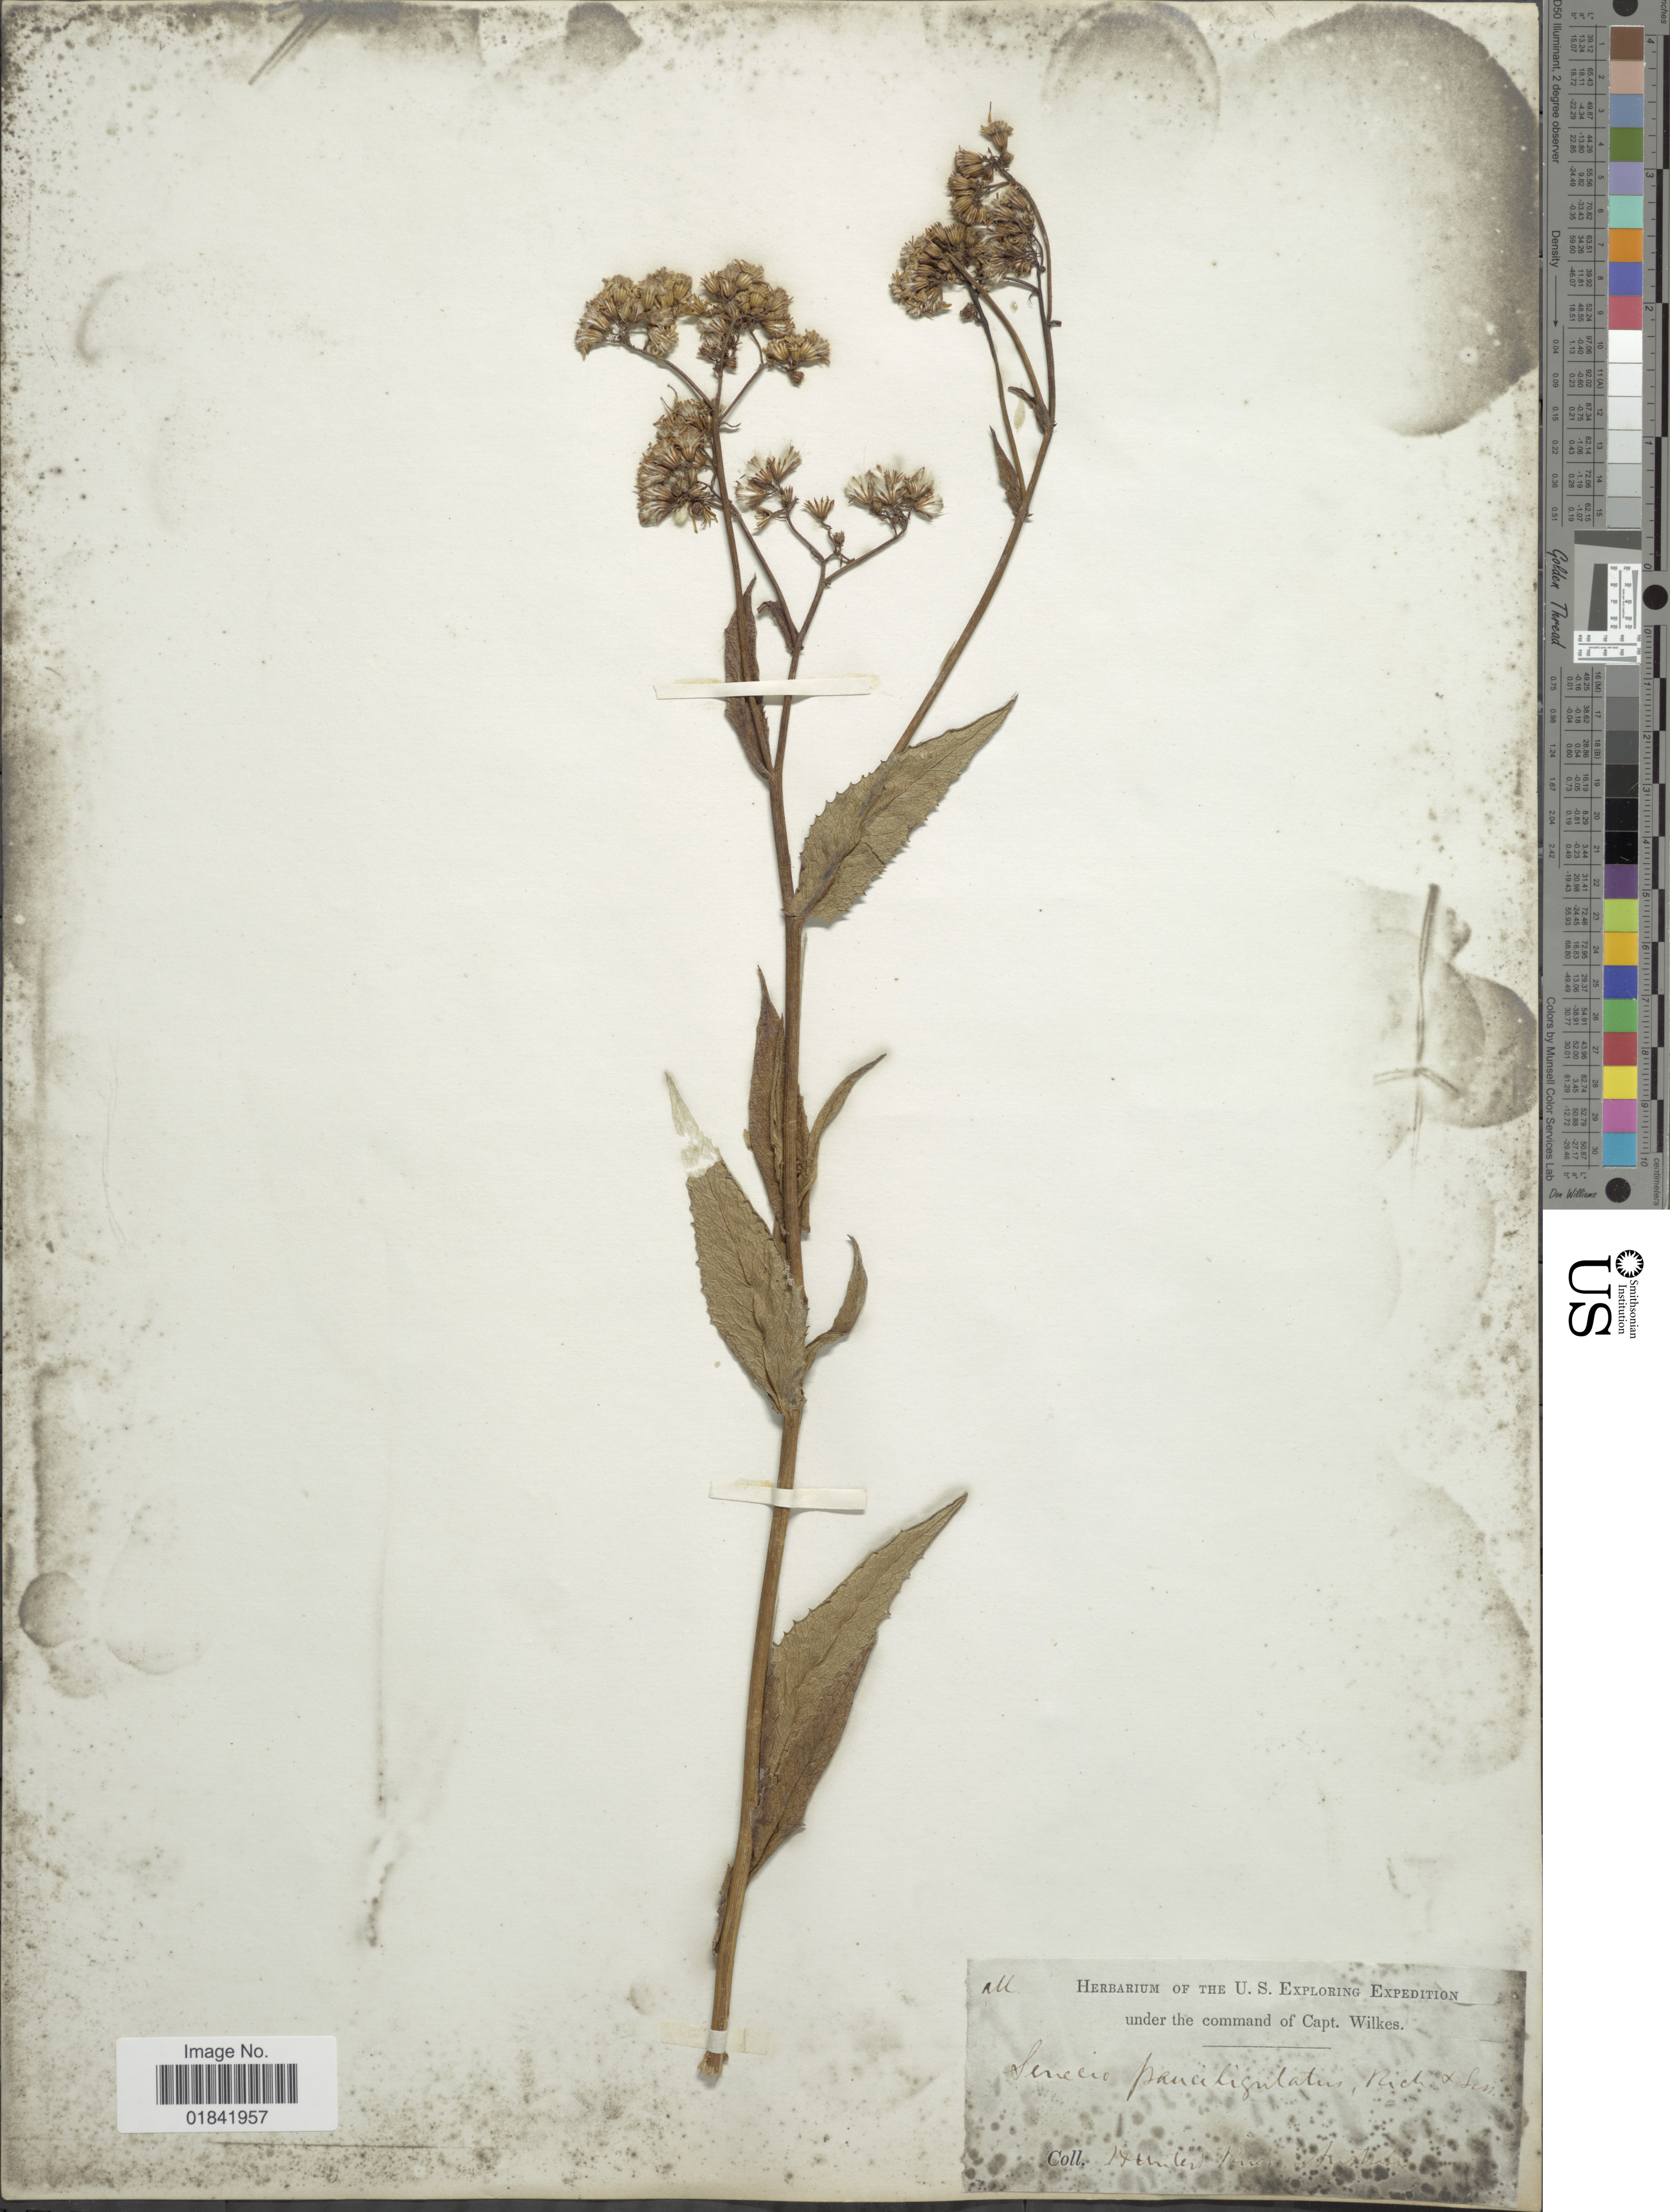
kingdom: Plantae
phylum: Tracheophyta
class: Magnoliopsida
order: Asterales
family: Asteraceae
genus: Senecio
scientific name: Senecio pauciligulatus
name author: Dyer & Sm.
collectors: Hunter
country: Australia